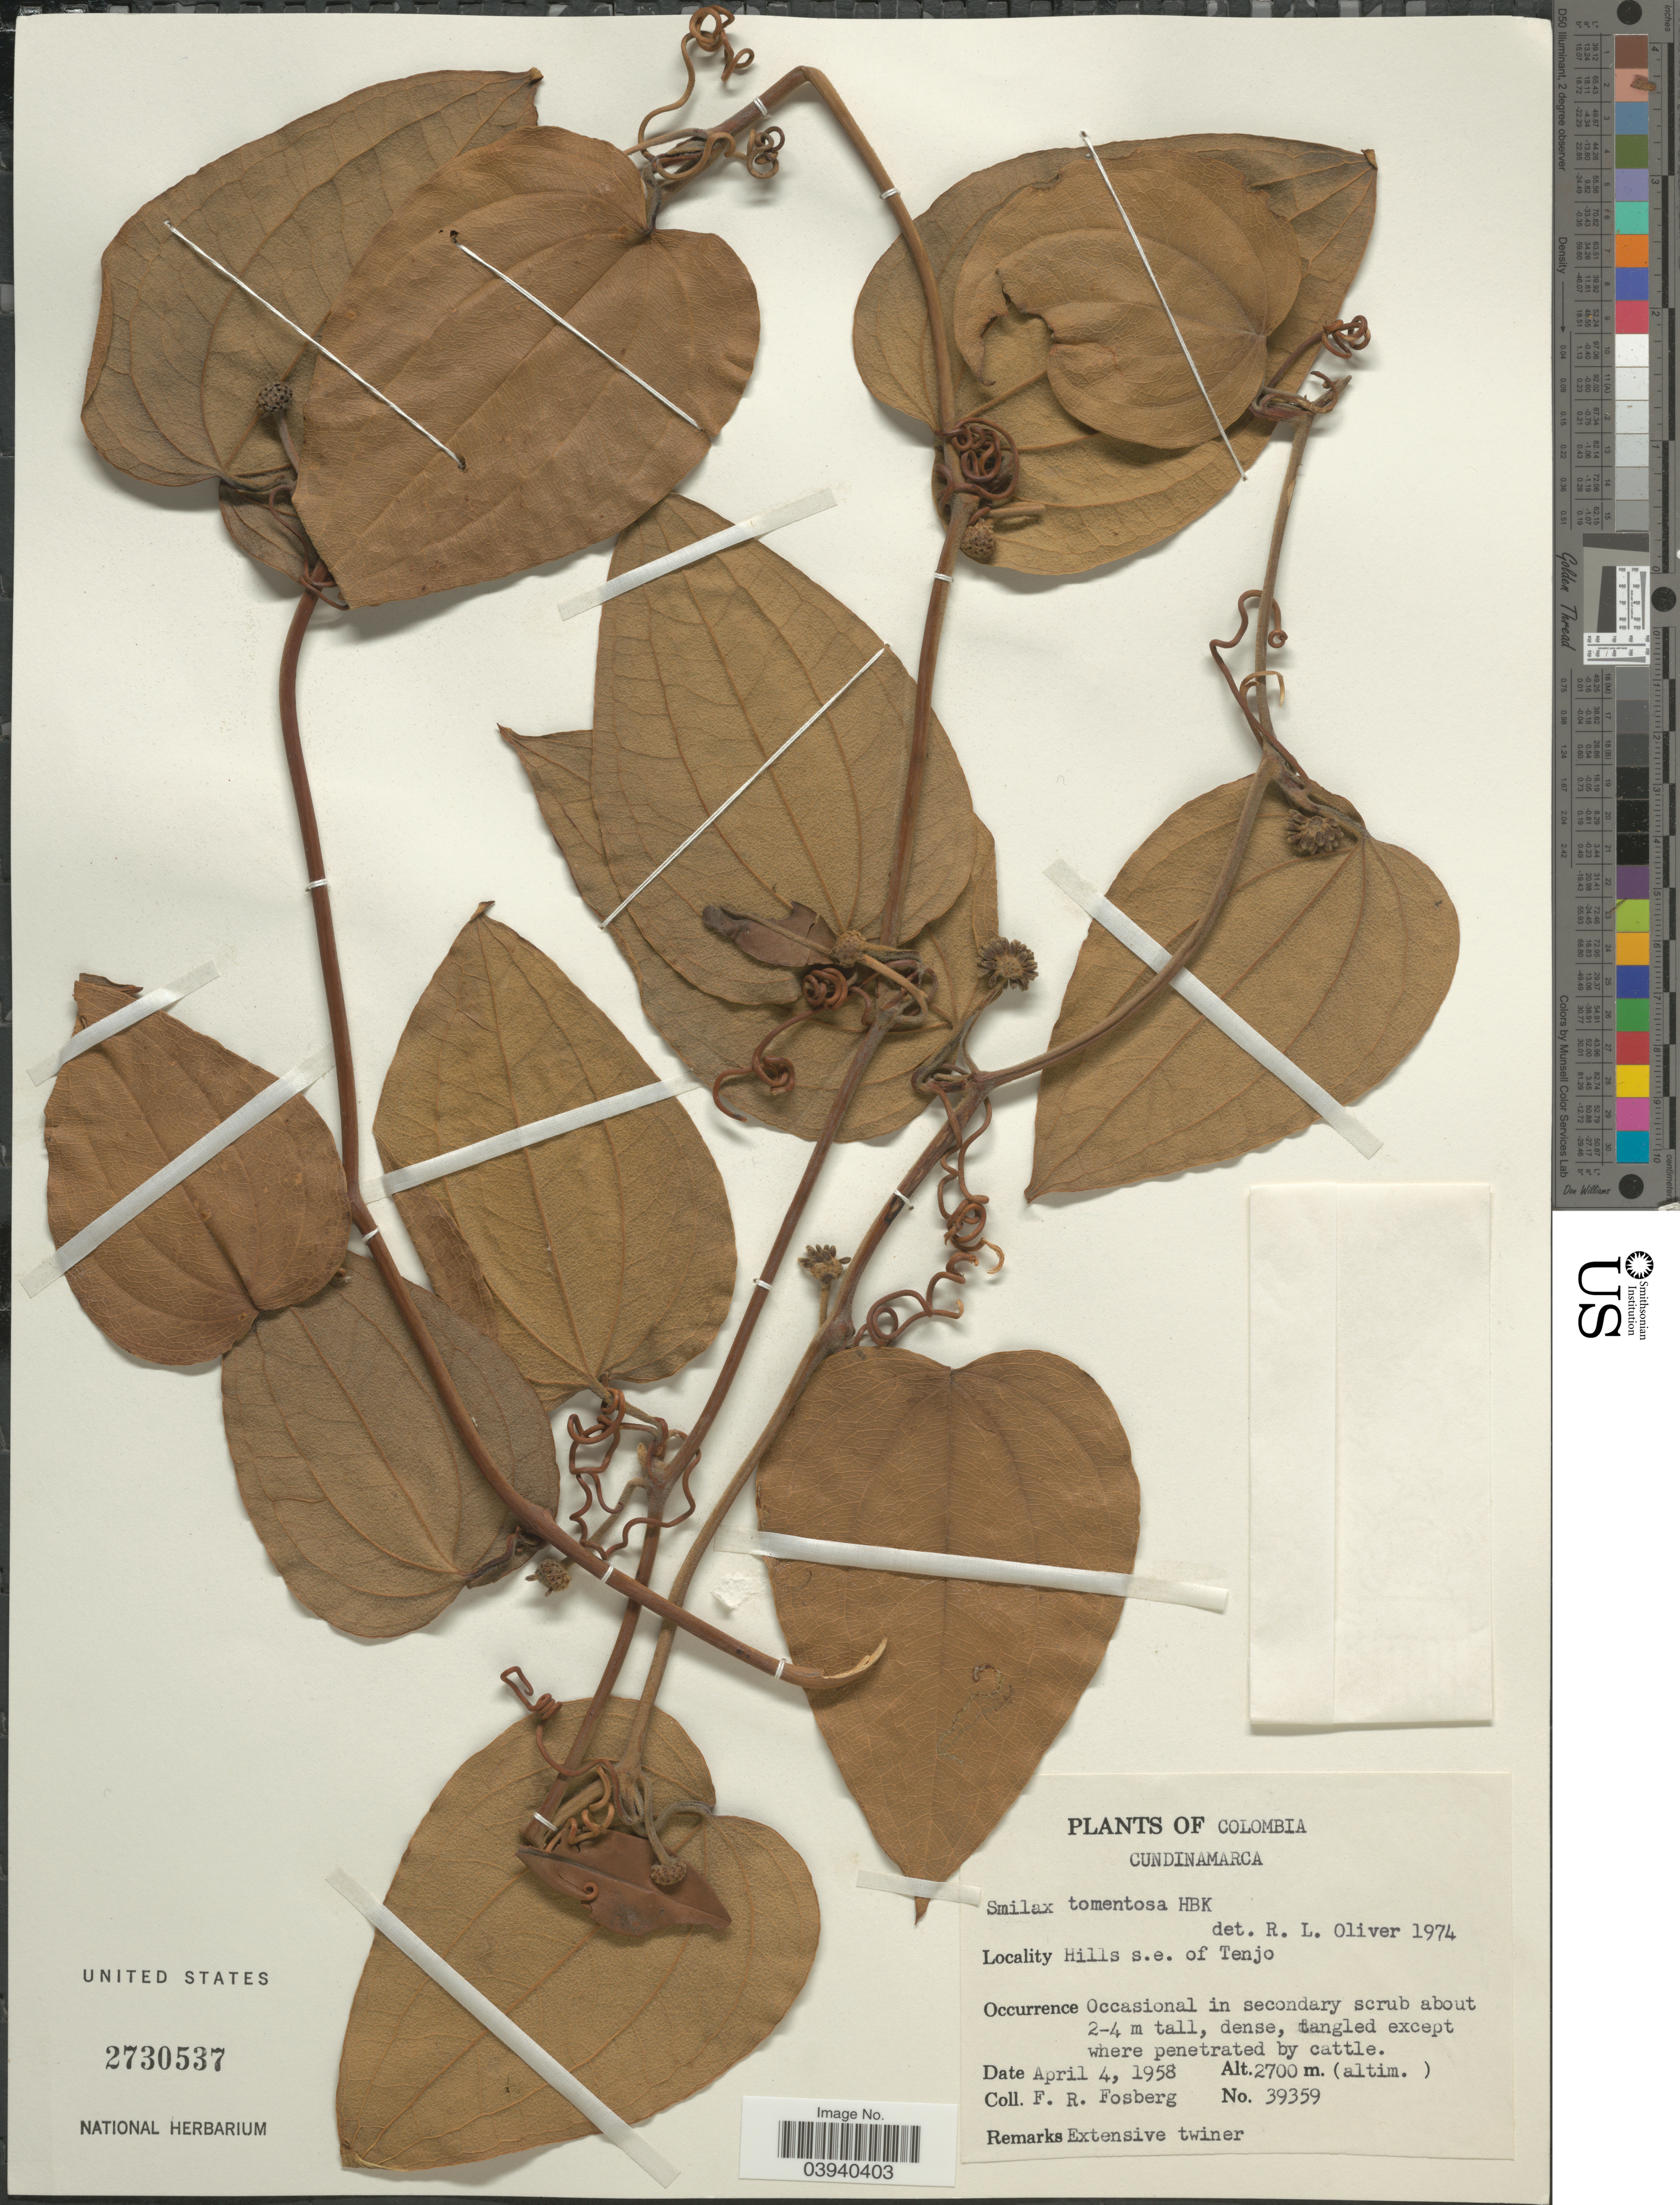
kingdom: Plantae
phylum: Tracheophyta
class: Liliopsida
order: Liliales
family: Smilacaceae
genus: Smilax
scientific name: Smilax tomentosa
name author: Kunth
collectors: F. R. Fosberg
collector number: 39359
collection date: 1958-04-04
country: Colombia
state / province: Cundinamarca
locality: Hills s.e. of Tenjo.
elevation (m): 2700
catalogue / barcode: US 2730537